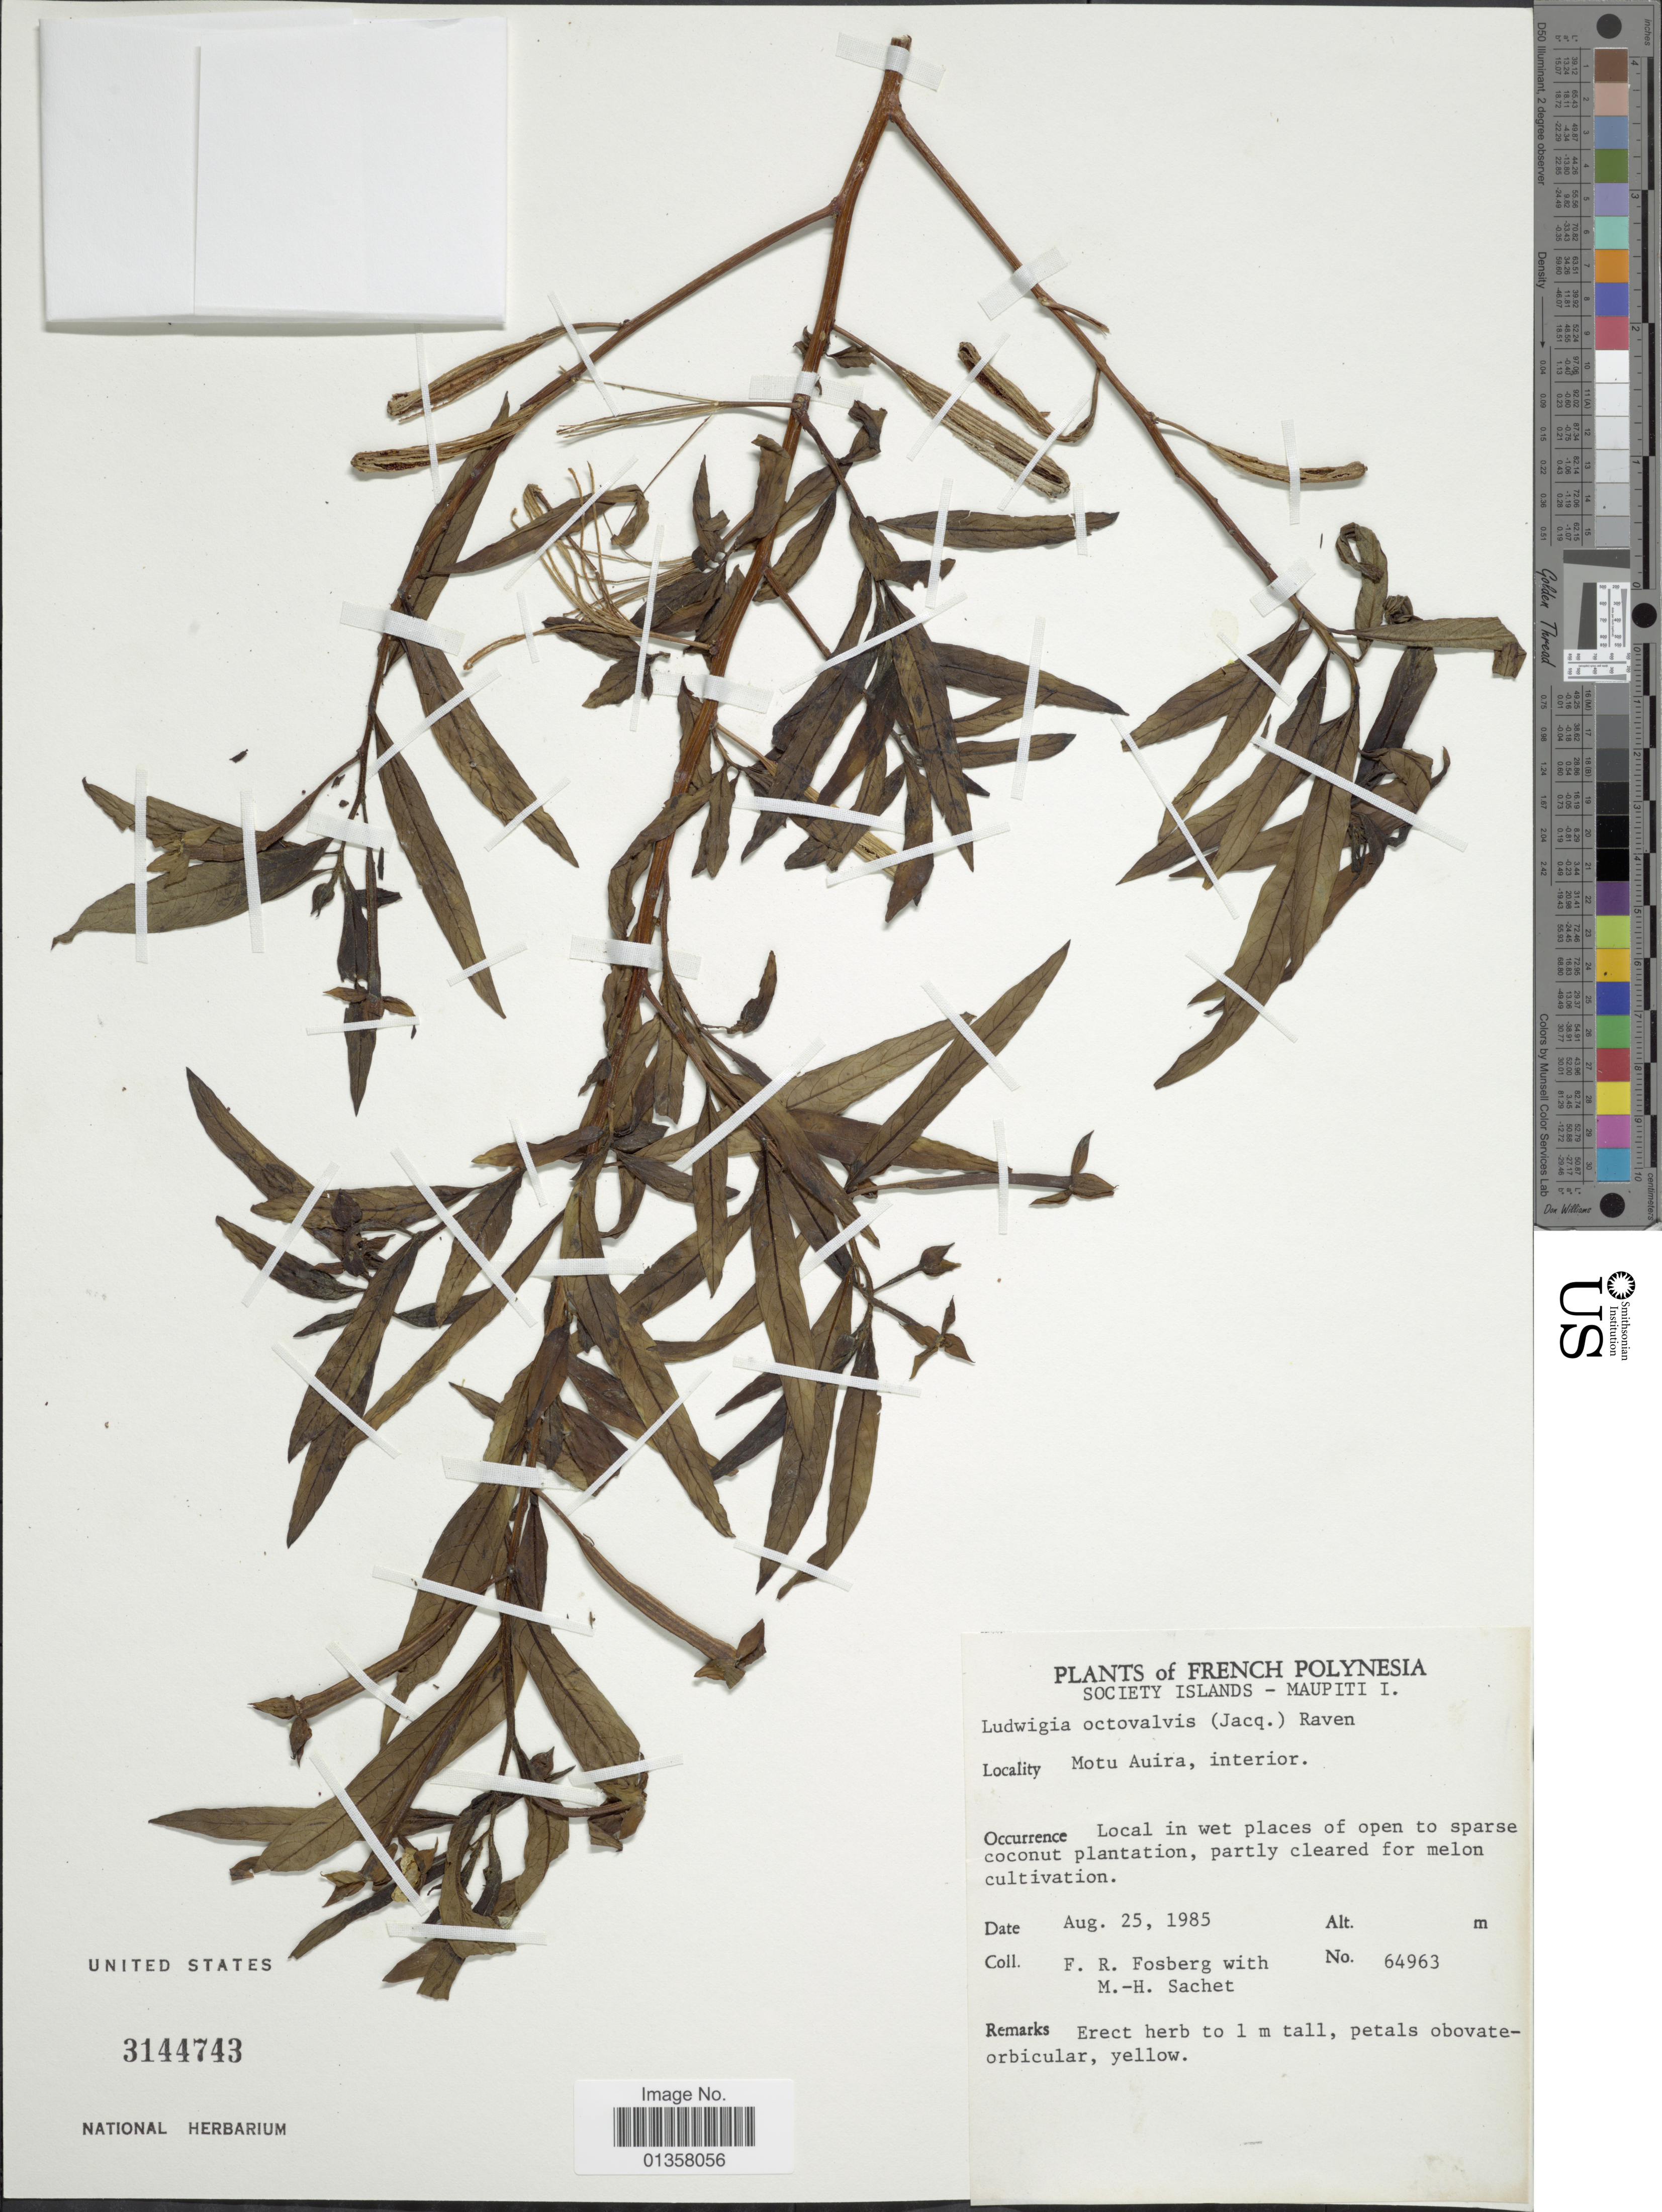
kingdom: Plantae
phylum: Tracheophyta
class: Magnoliopsida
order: Myrtales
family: Onagraceae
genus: Ludwigia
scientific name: Ludwigia octovalvis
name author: (Jacq.) P.H. Raven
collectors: F. R. Fosberg & M.-H. Sachet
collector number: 64963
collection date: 1985-08-25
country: French Polynesia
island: Maupiti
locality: Society Islands - Maupiti I., Motu Auira, interior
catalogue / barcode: US 3144743